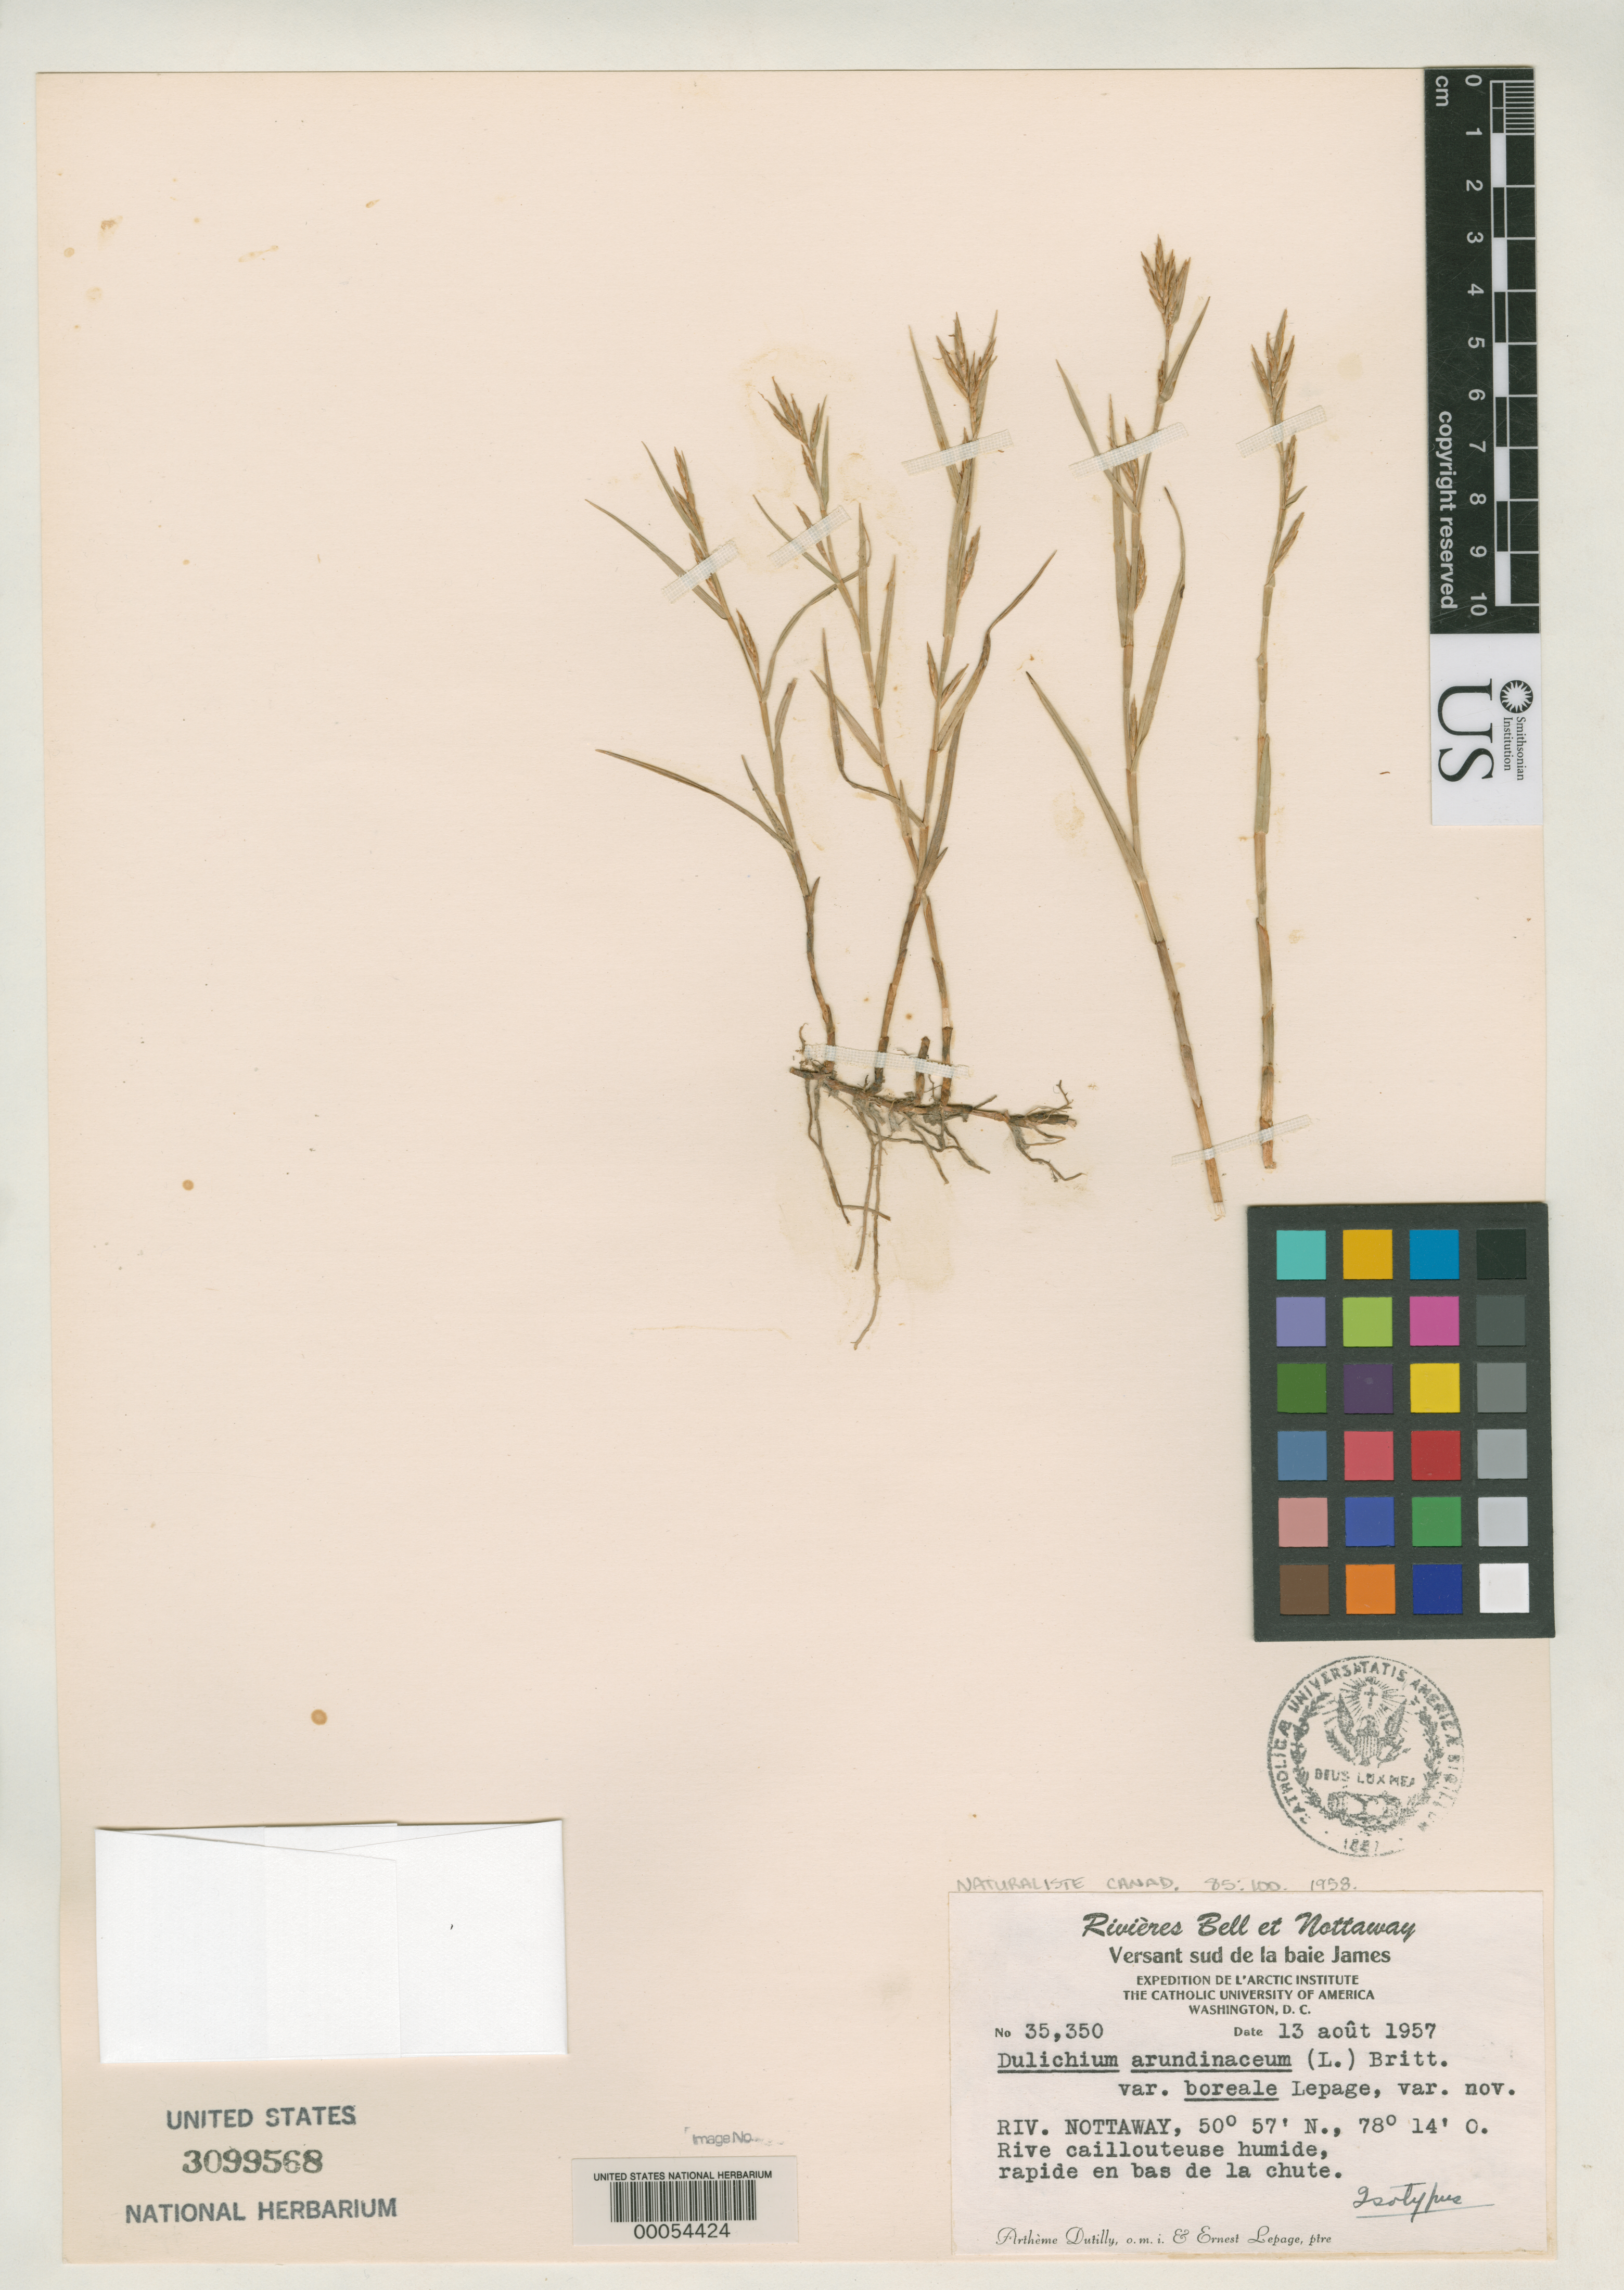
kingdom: Plantae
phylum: Tracheophyta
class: Liliopsida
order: Poales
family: Cyperaceae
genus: Dulichium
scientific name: Dulichium arundinaceum var. boreale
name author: Britton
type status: Isotype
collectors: A. Dutilly & E. L. Lepage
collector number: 35350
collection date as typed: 01 Aug 1957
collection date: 1957-08-01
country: Canada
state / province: Quebec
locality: Nottaway River.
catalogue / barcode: US 3099568